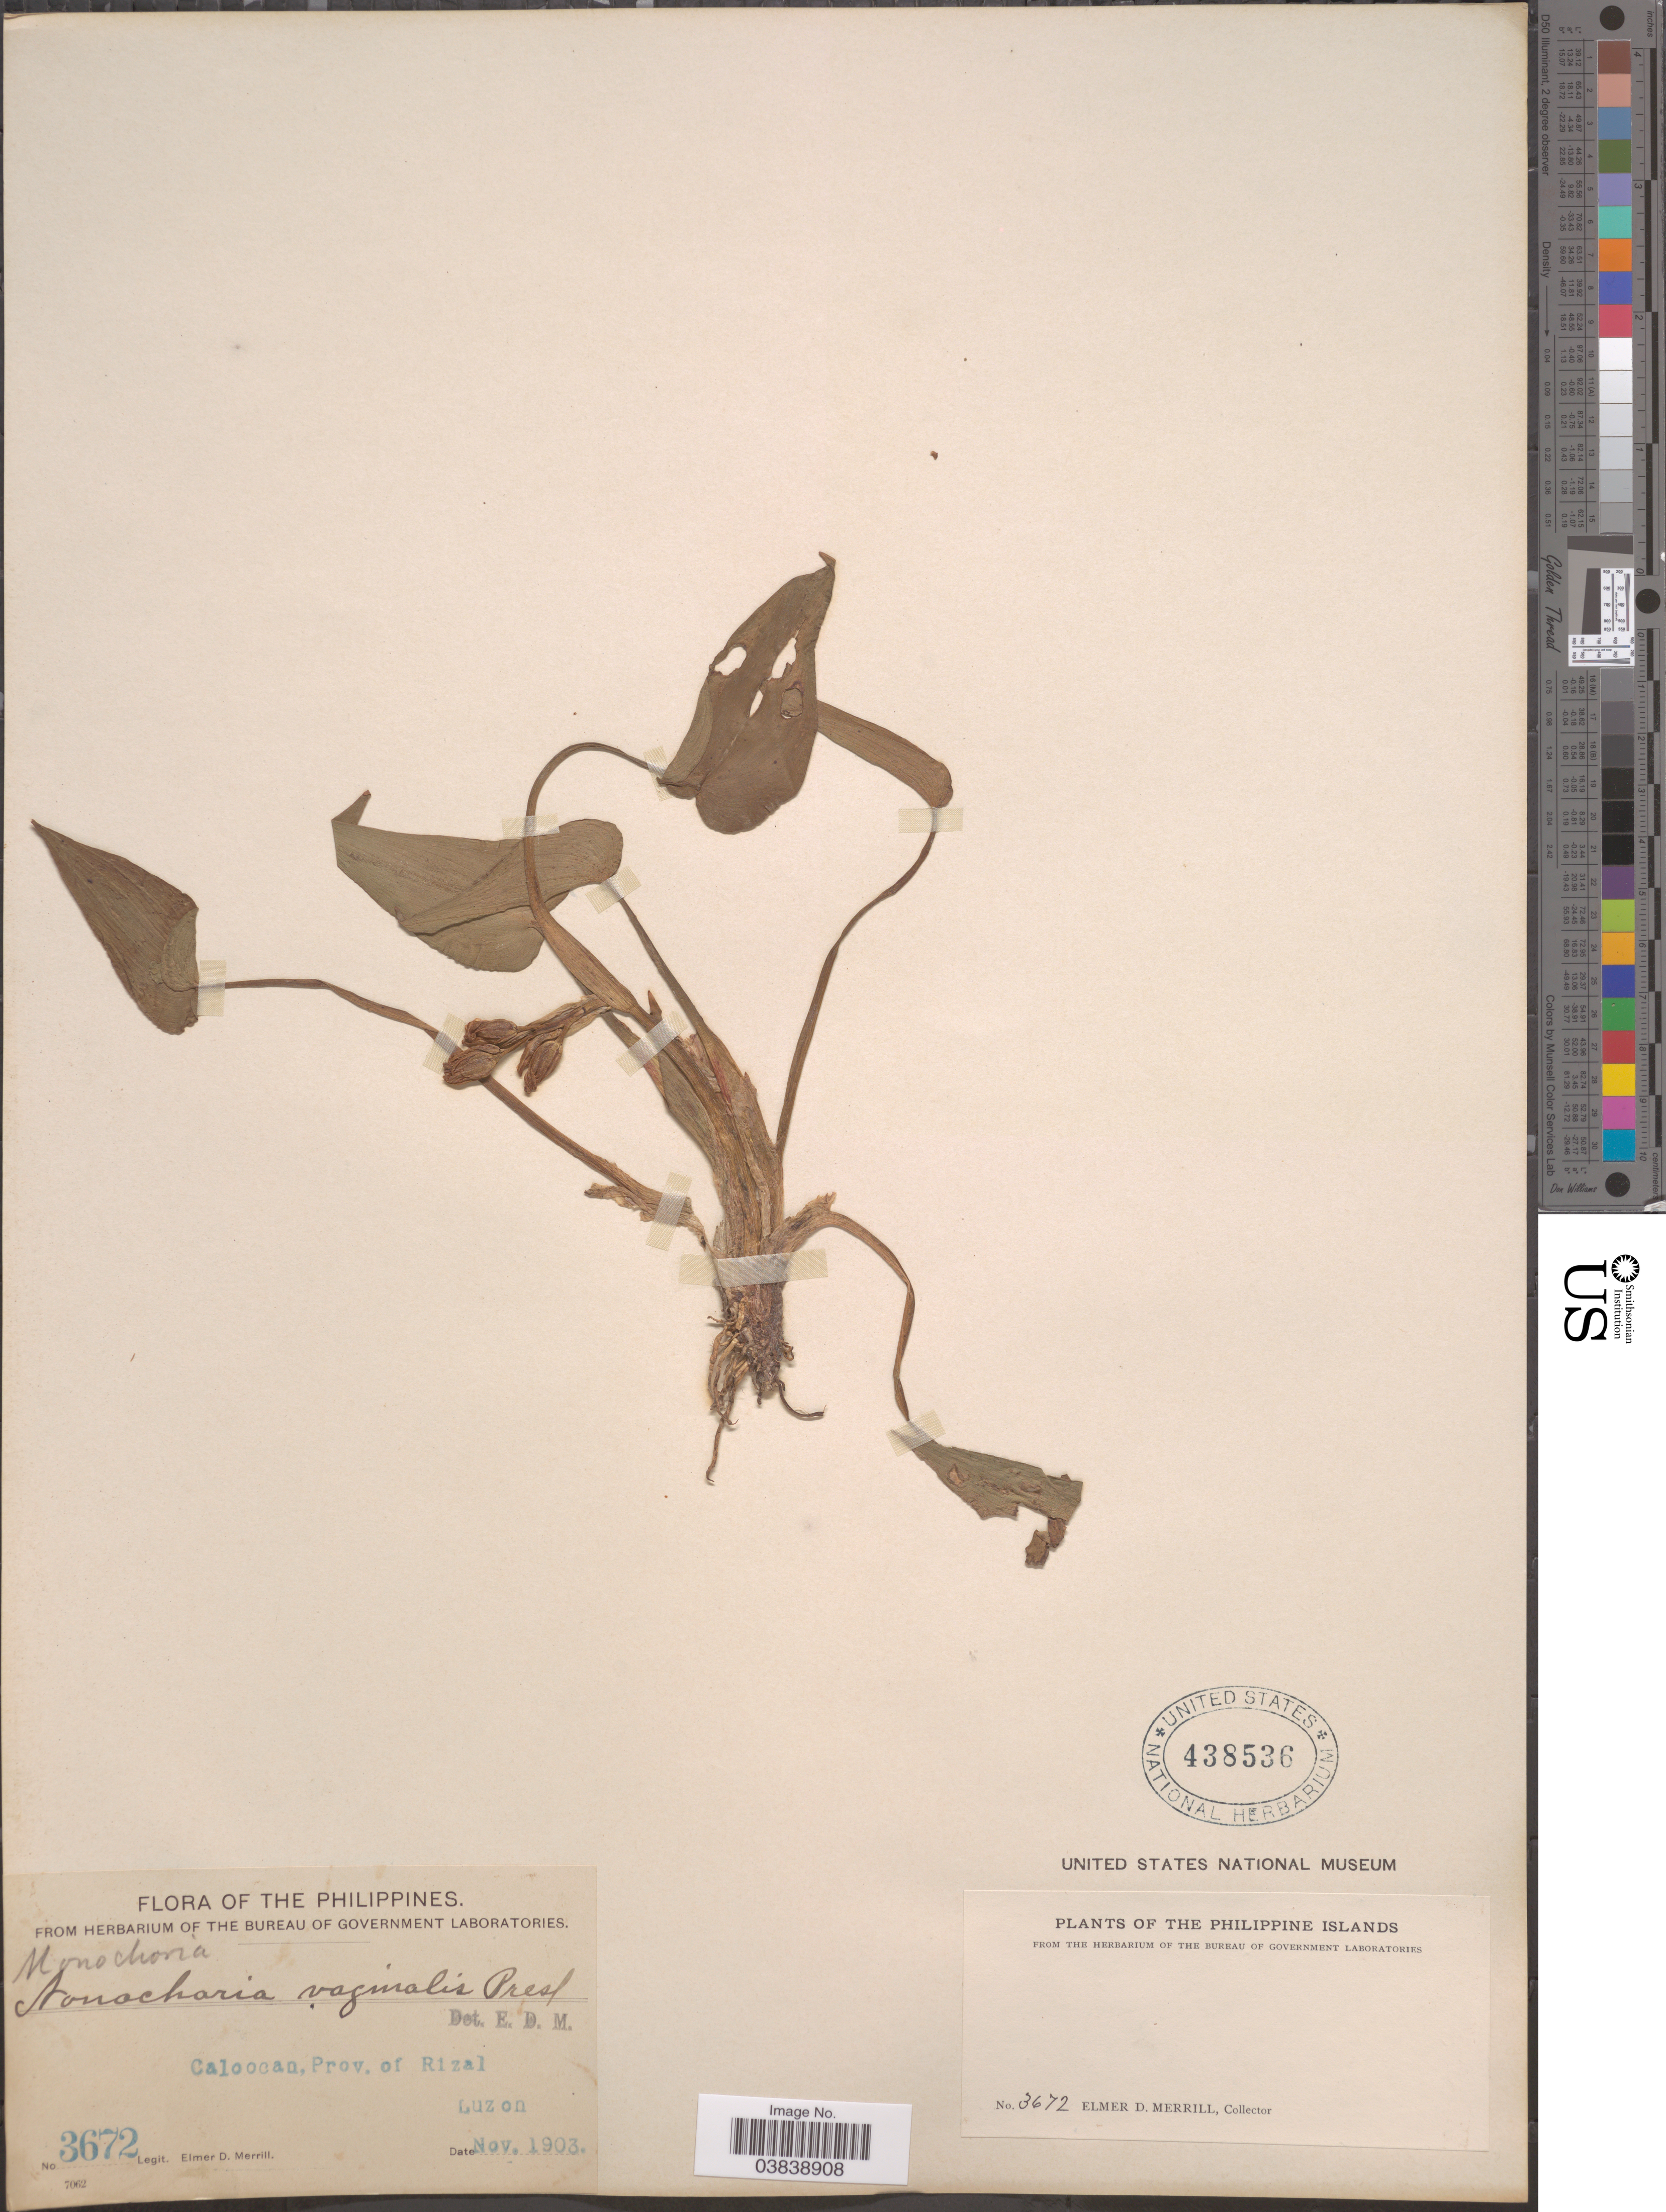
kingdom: Plantae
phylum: Tracheophyta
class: Liliopsida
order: Commelinales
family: Pontederiaceae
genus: Monochoria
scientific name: Monochoria vaginalis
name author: (Burm. f.) C. Presl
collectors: E. D. Merrill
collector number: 3672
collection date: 1903-11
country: Philippines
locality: Philippine Islands. Caloocan, Prov. of Rizal. Luzon.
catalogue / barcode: US 438536